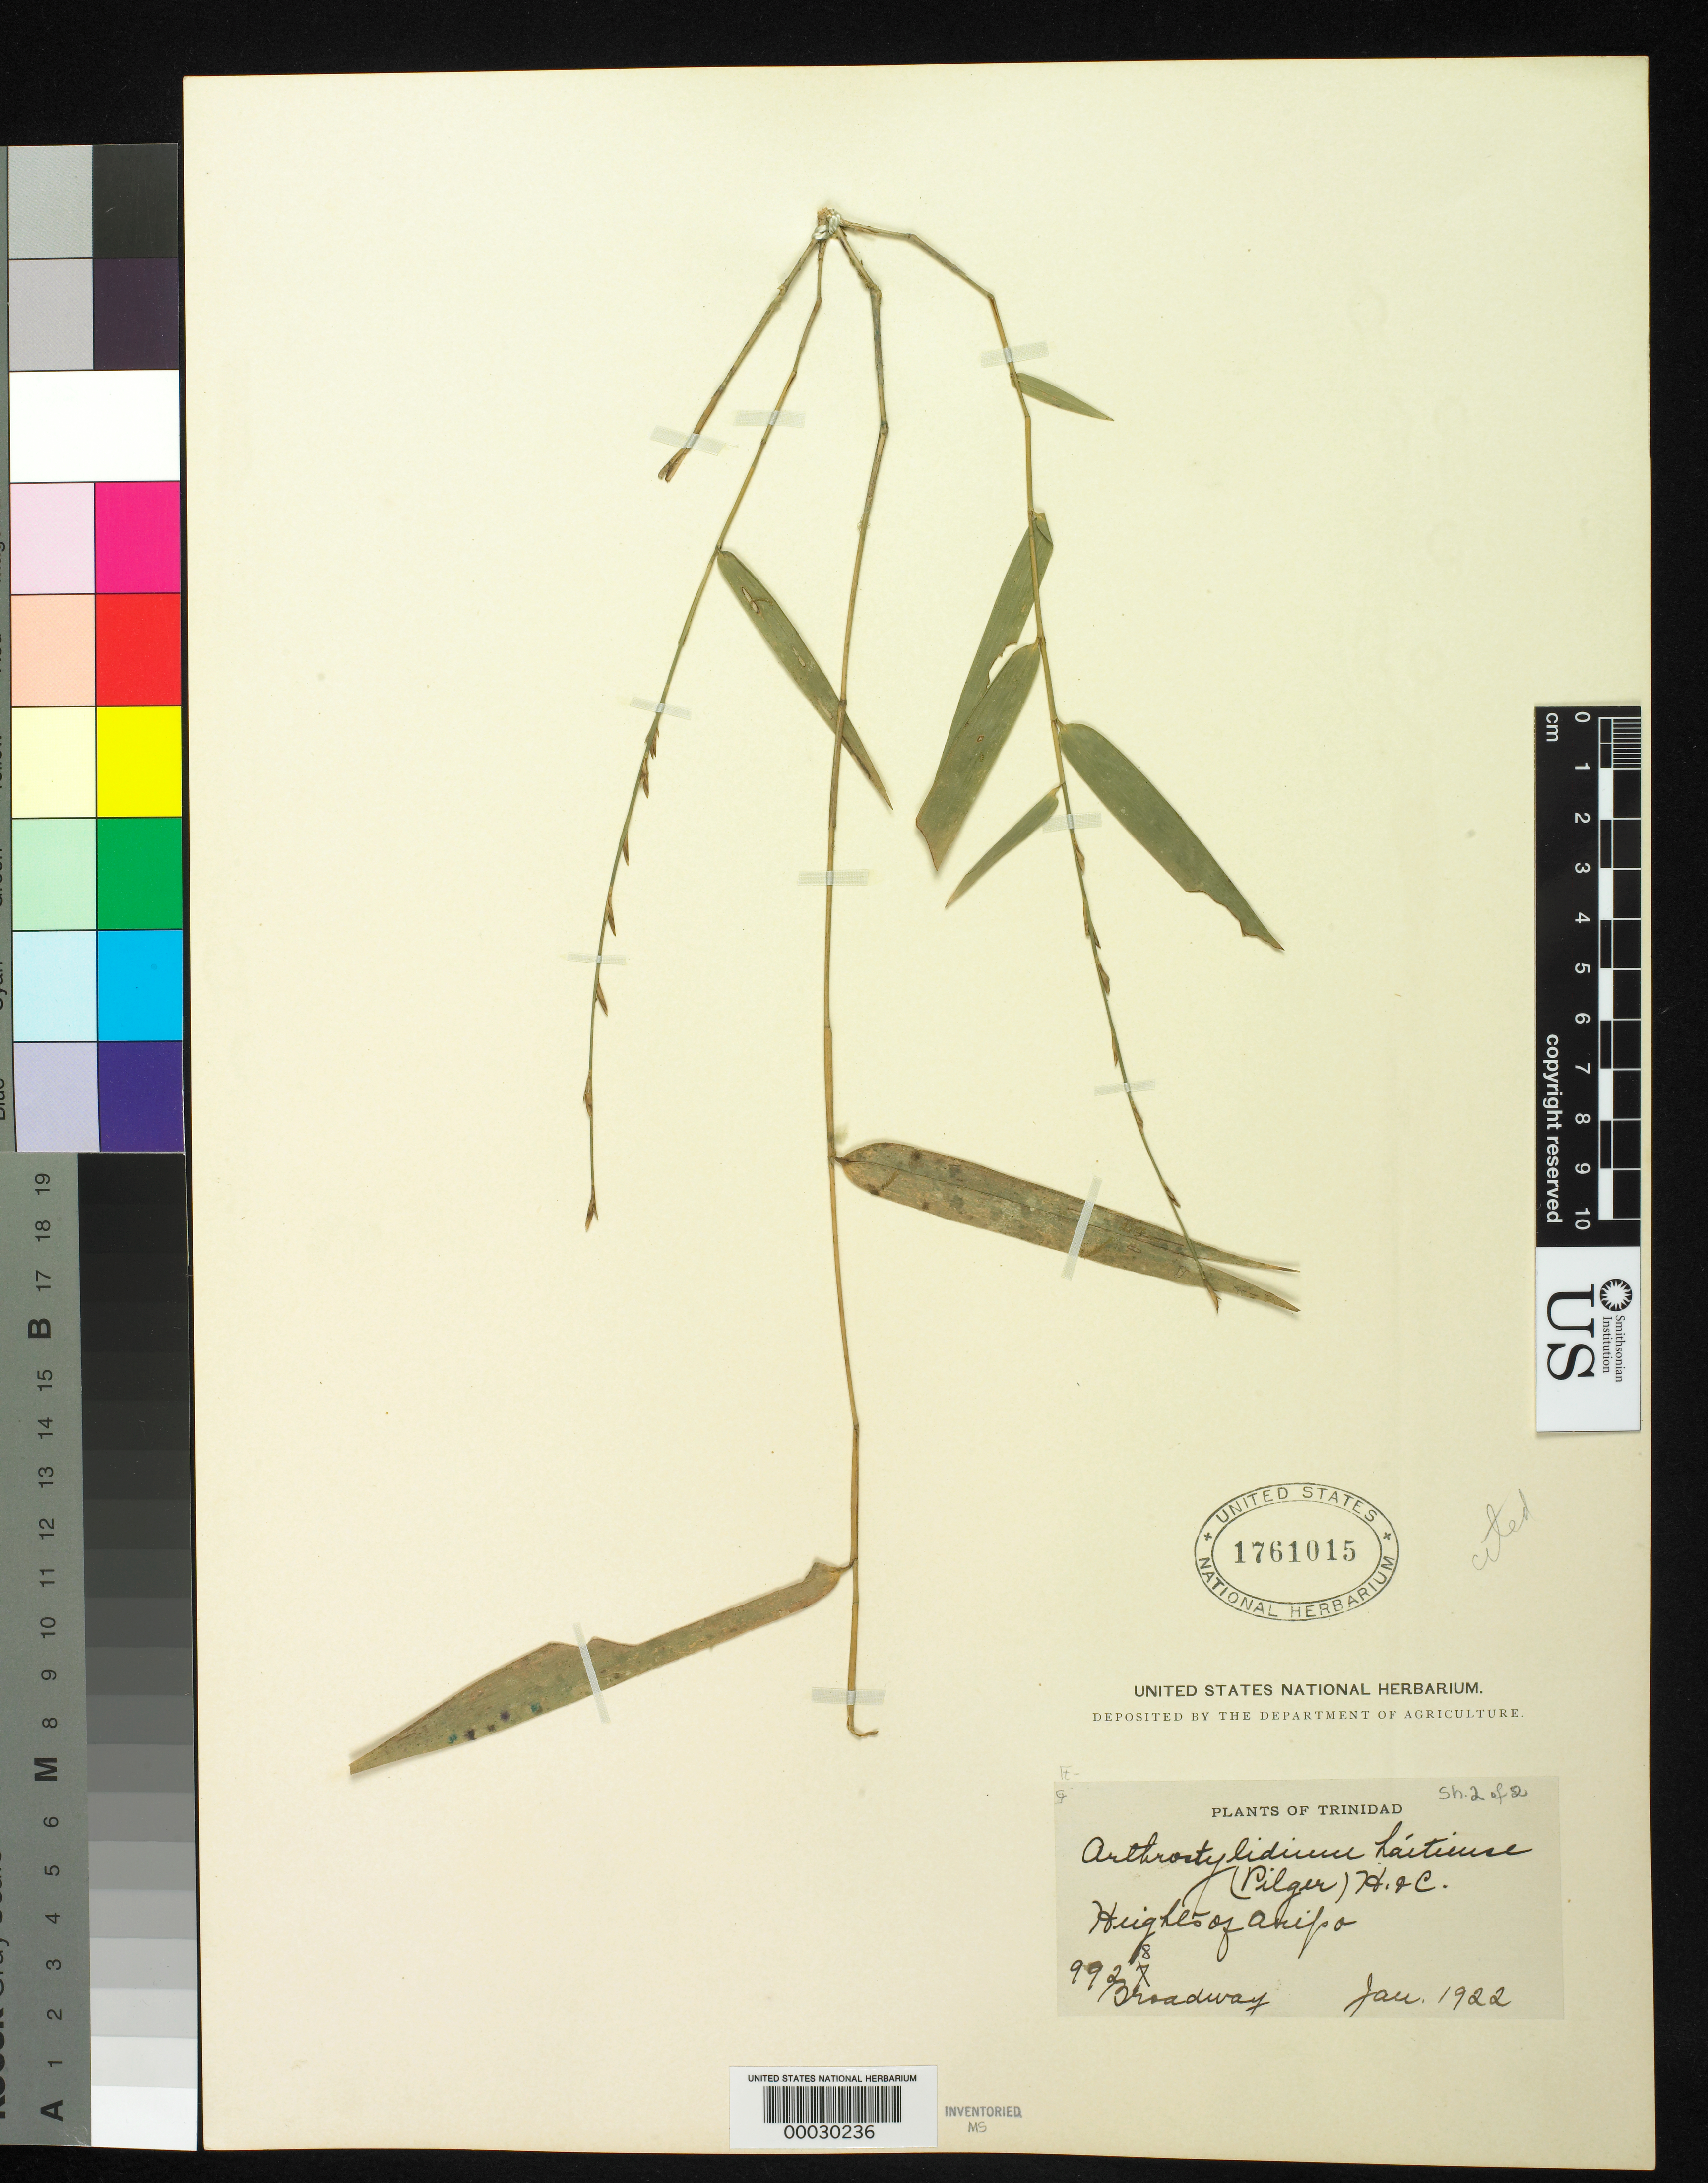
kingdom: Plantae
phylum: Tracheophyta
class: Liliopsida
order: Poales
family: Poaceae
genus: Arthrostylidium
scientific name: Arthrostylidium pubescens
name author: Rupr.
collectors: W. E. Broadway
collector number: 9928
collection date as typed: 10 Jan 1922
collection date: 1922-01-10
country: Trinidad and Tobago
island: Trinidad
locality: Aripo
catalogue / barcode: US 1761015